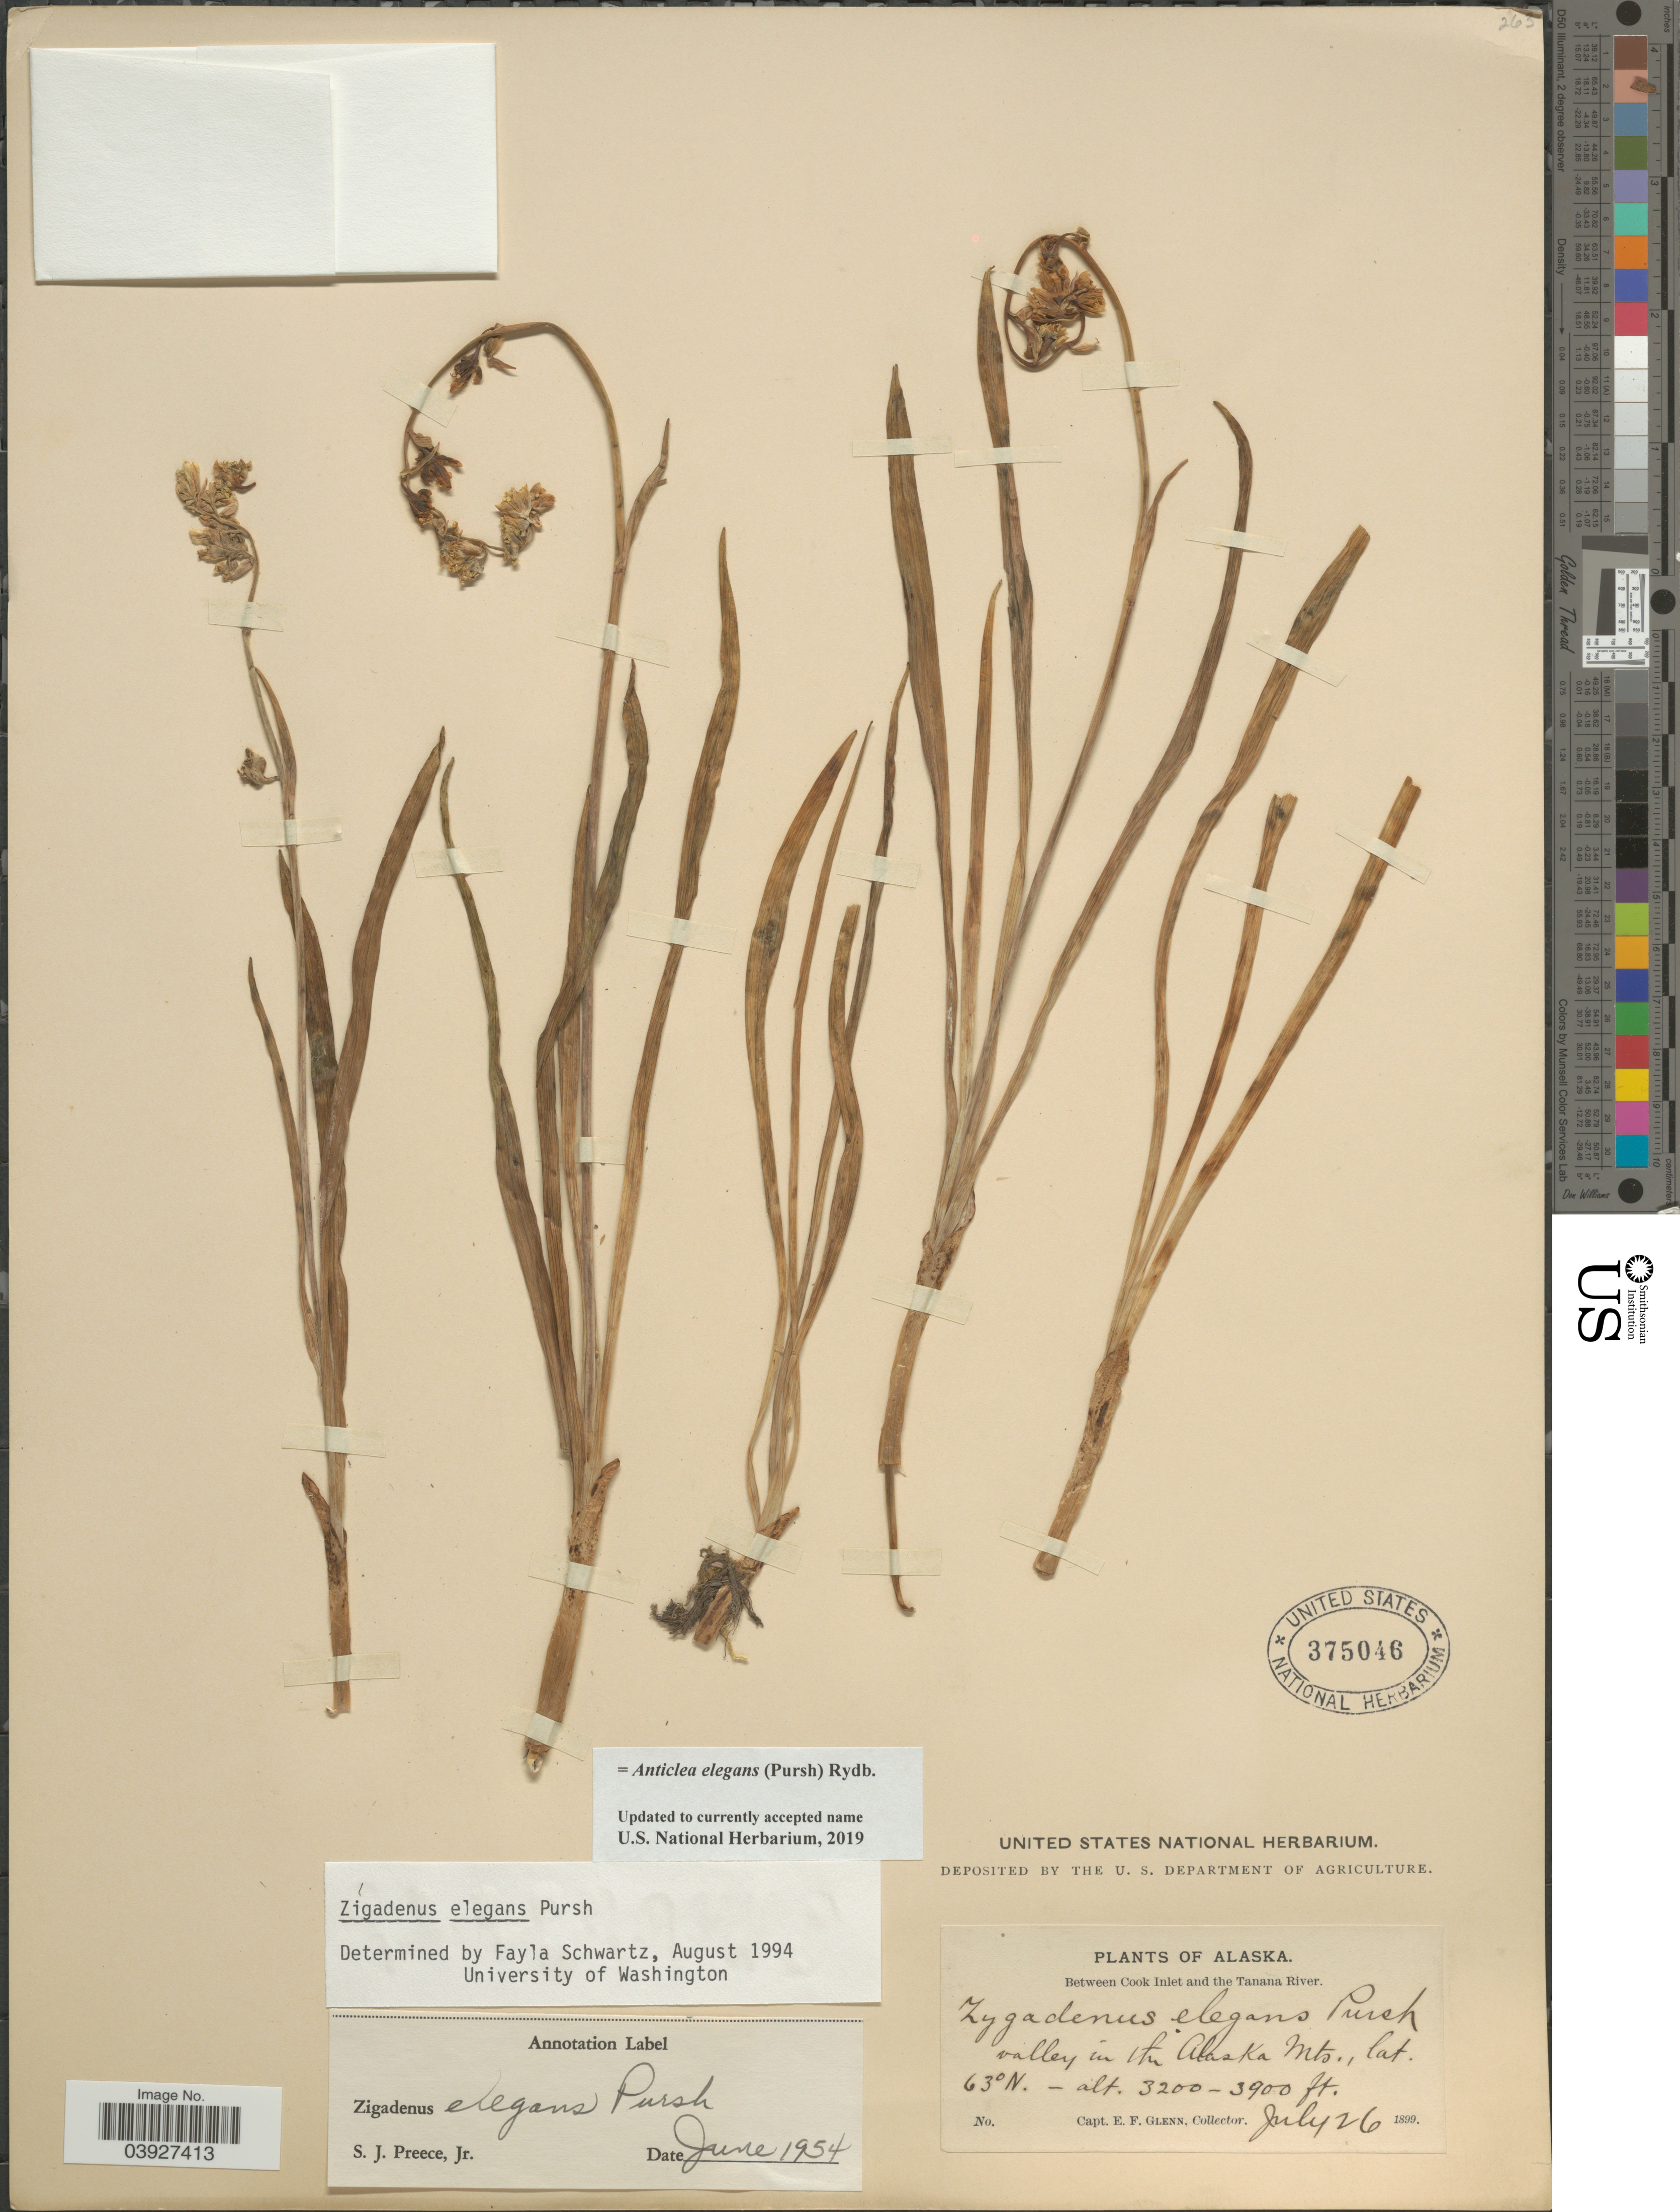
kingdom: Plantae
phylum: Tracheophyta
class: Liliopsida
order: Liliales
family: Melanthiaceae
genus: Anticlea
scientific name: Anticlea elegans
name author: (Pursh) Rydb.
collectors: E. Glenn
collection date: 1899-07-26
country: United States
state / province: Alaska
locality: Between Cook Inlet and the Tanana River. Valley in the Alaska Mts.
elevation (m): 975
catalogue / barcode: US 375046